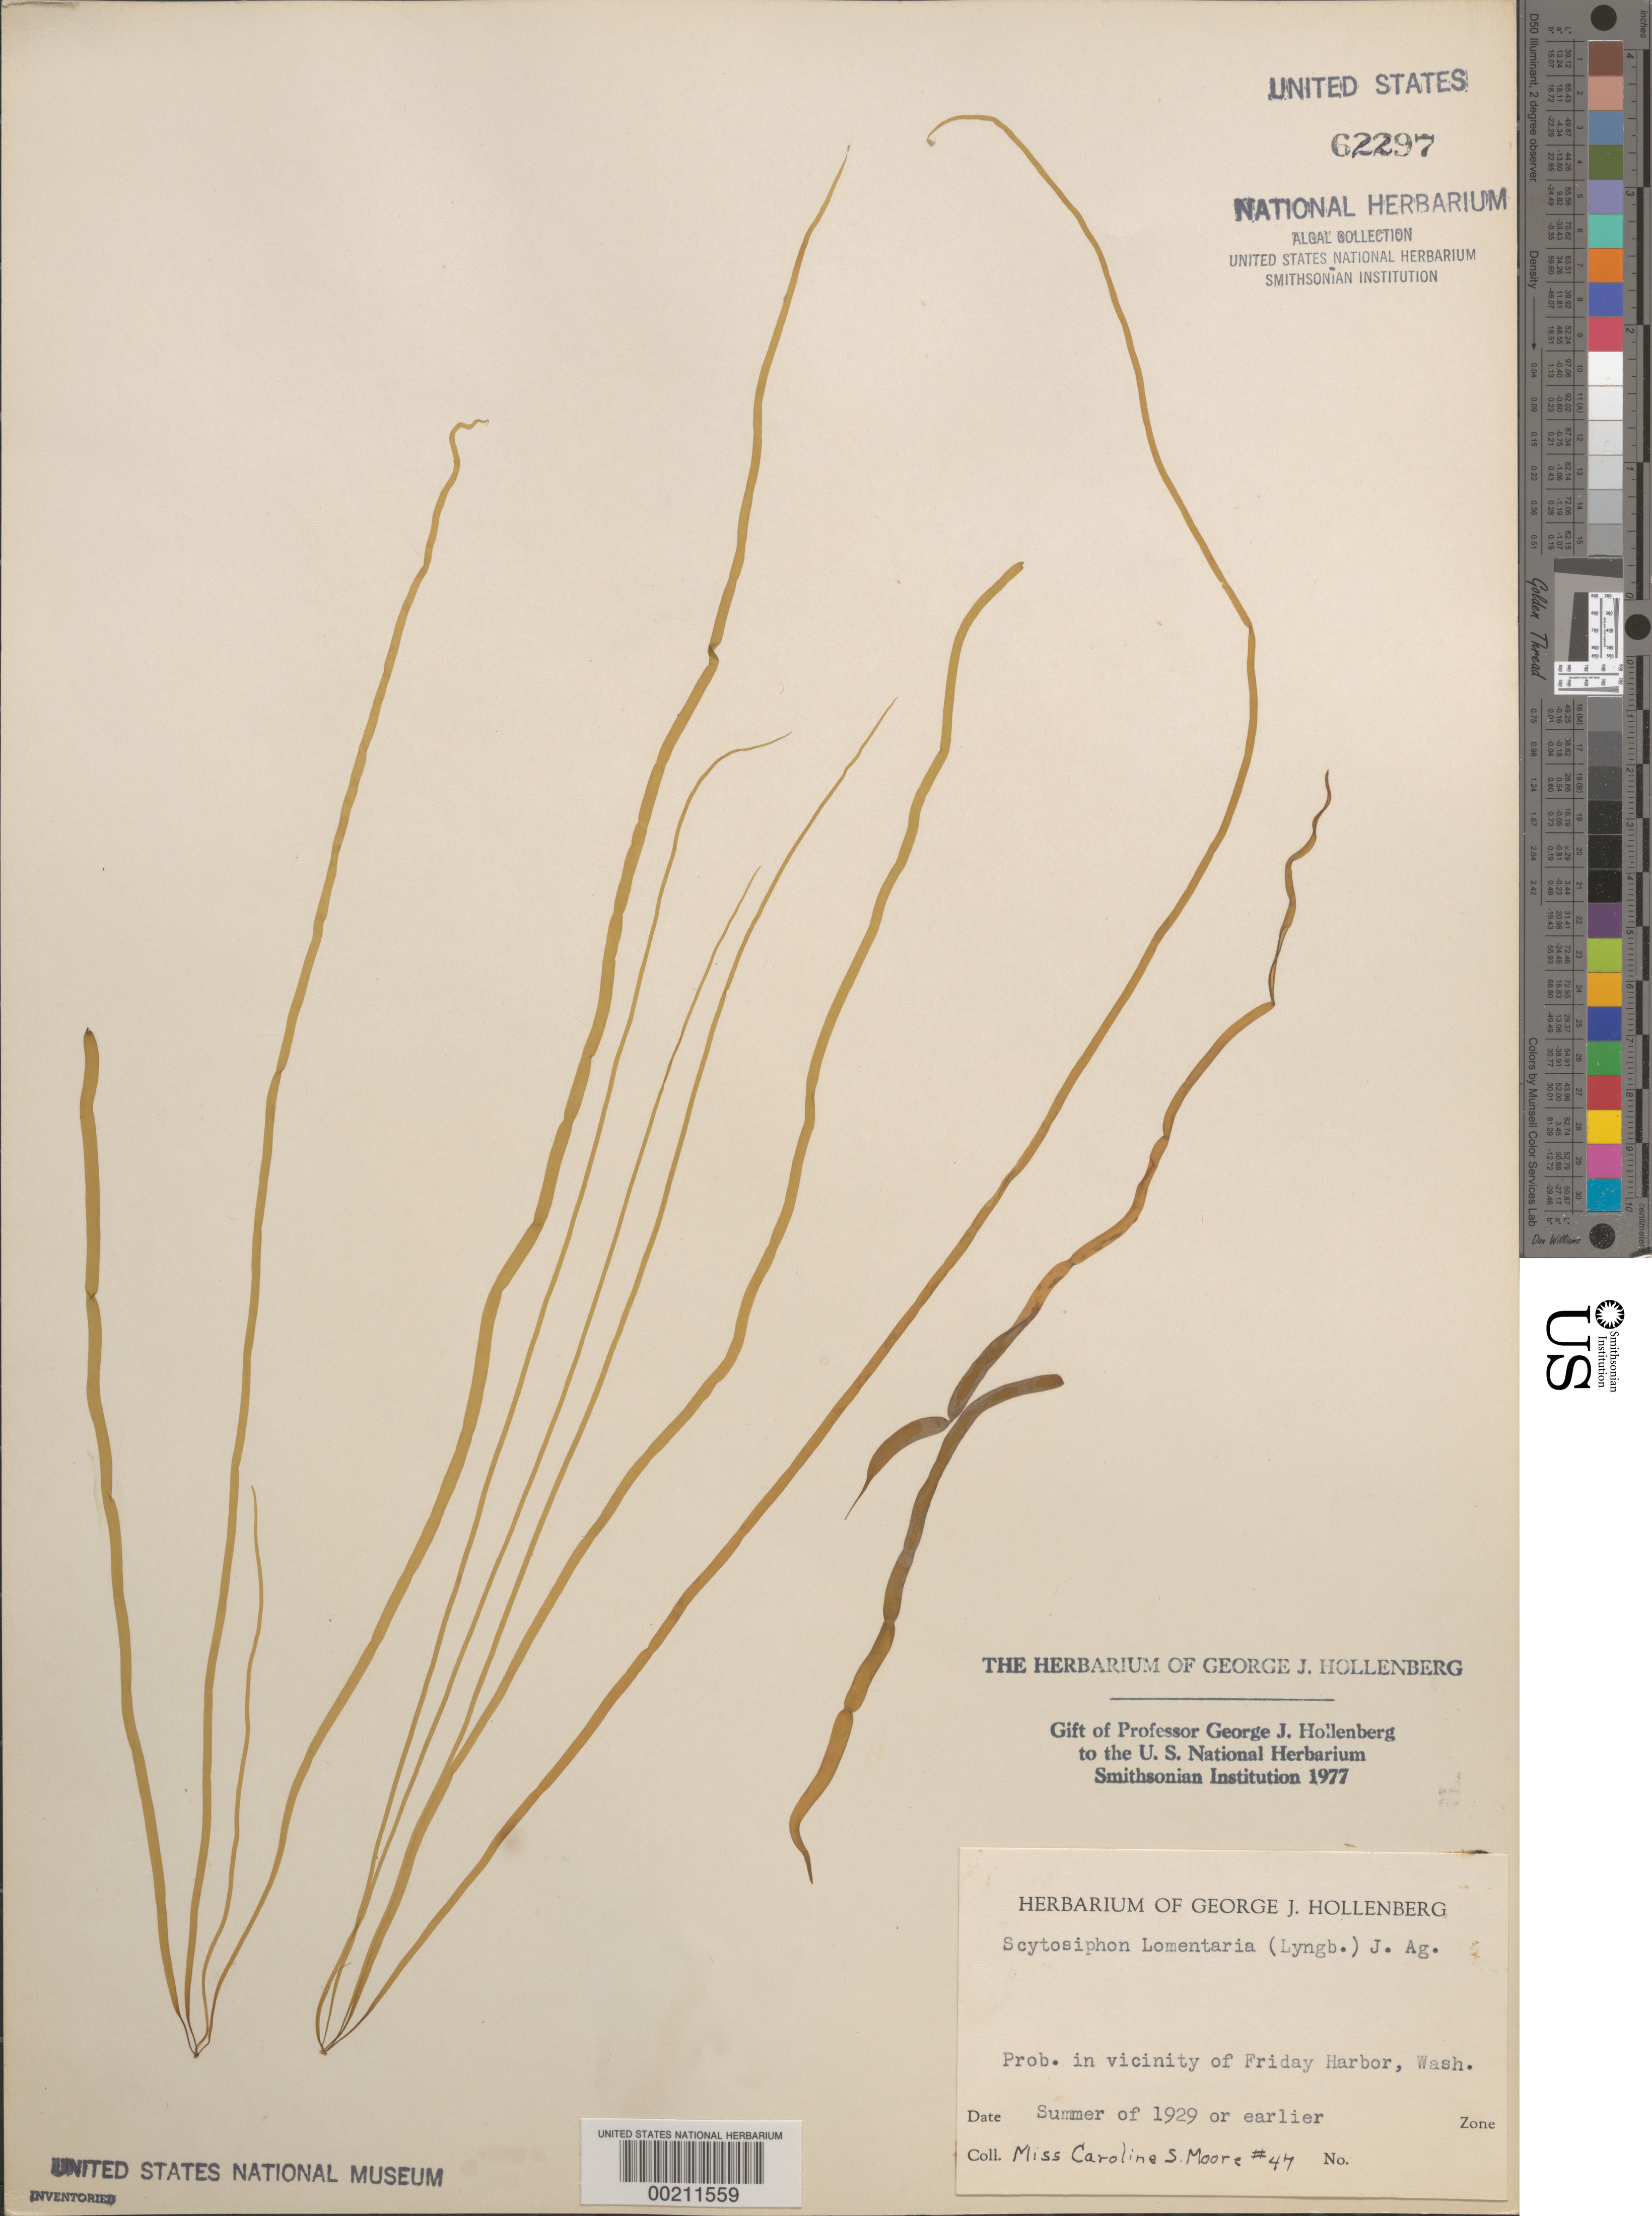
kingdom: Chromista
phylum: Ochrophyta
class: Phaeophyceae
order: Scytosiphonales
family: Scytosiphonaceae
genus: Scytosiphon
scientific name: Scytosiphon lomentaria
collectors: C. Moore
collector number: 47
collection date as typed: Sum 1929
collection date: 1929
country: United States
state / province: Washington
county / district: San Juan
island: San Juan Island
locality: Probably Friday Harbor area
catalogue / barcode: US 62297